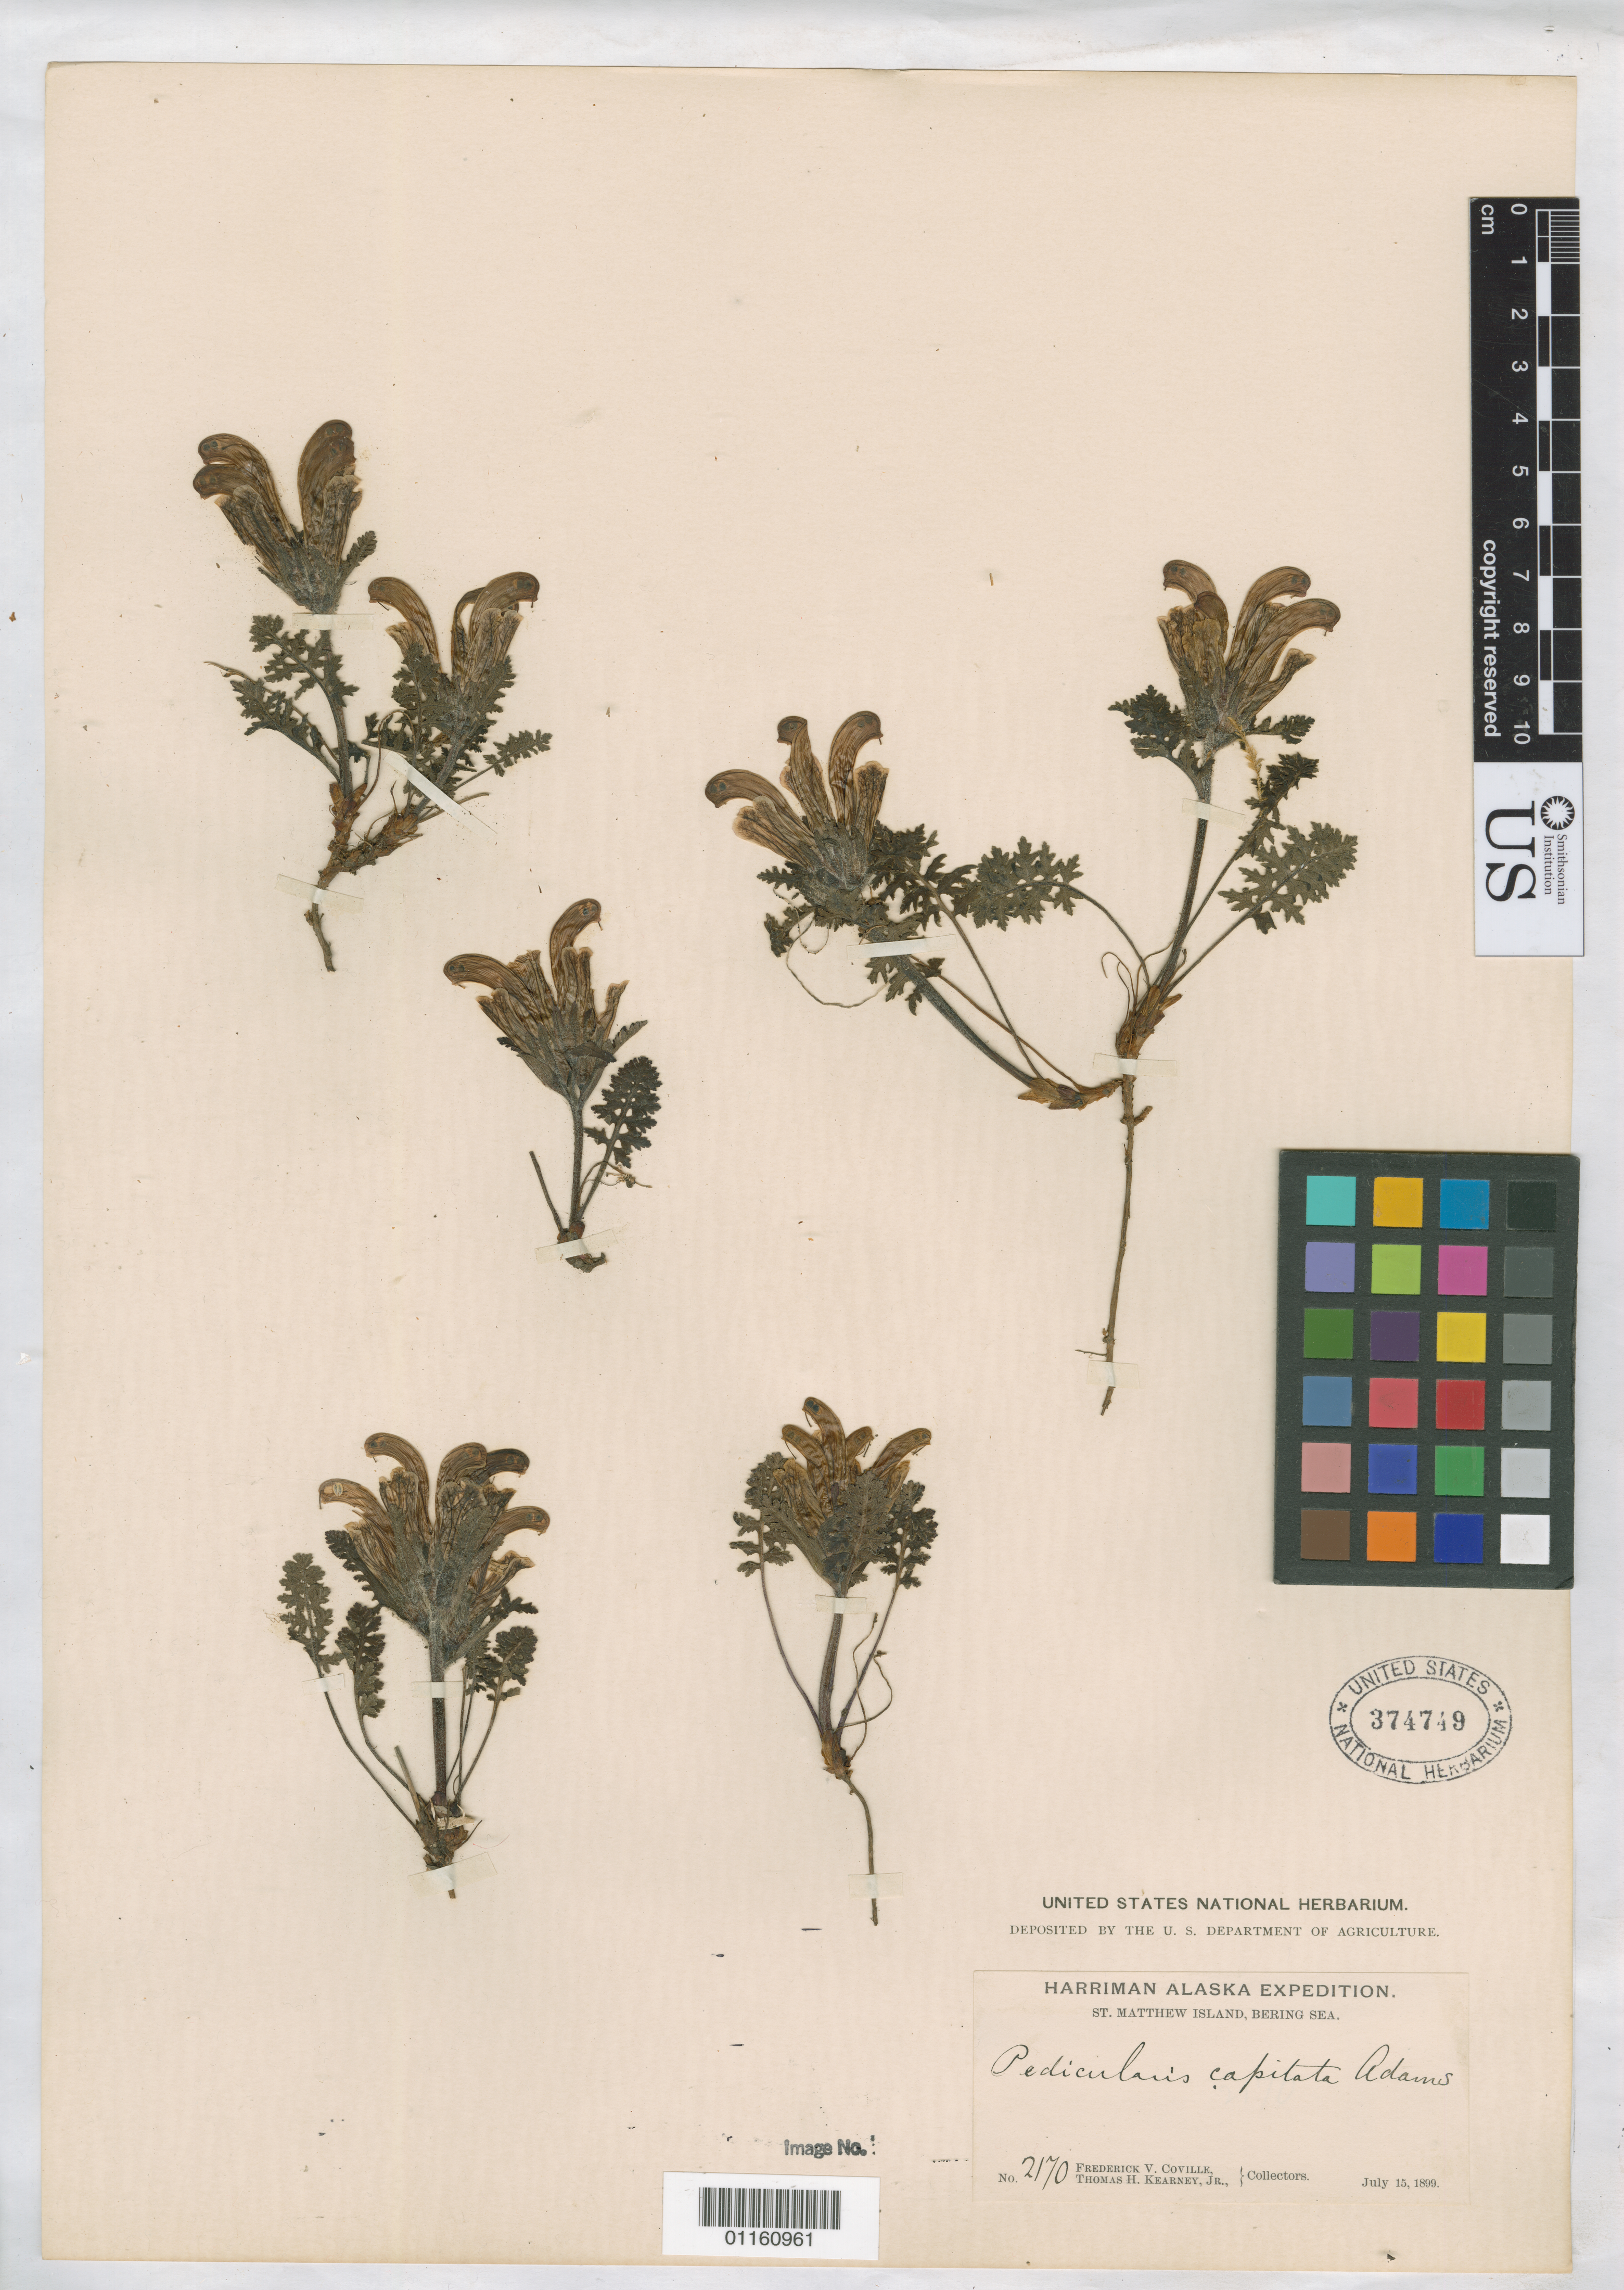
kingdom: Plantae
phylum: Tracheophyta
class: Magnoliopsida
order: Lamiales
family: Orobanchaceae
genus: Pedicularis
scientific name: Pedicularis capitata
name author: Adams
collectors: F. V. Coville & T. H. Kearney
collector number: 2170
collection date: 1899-07-15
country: United States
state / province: Alaska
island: St. Matthew Island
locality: St. Matthew Island, Bering Sea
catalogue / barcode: US 374749